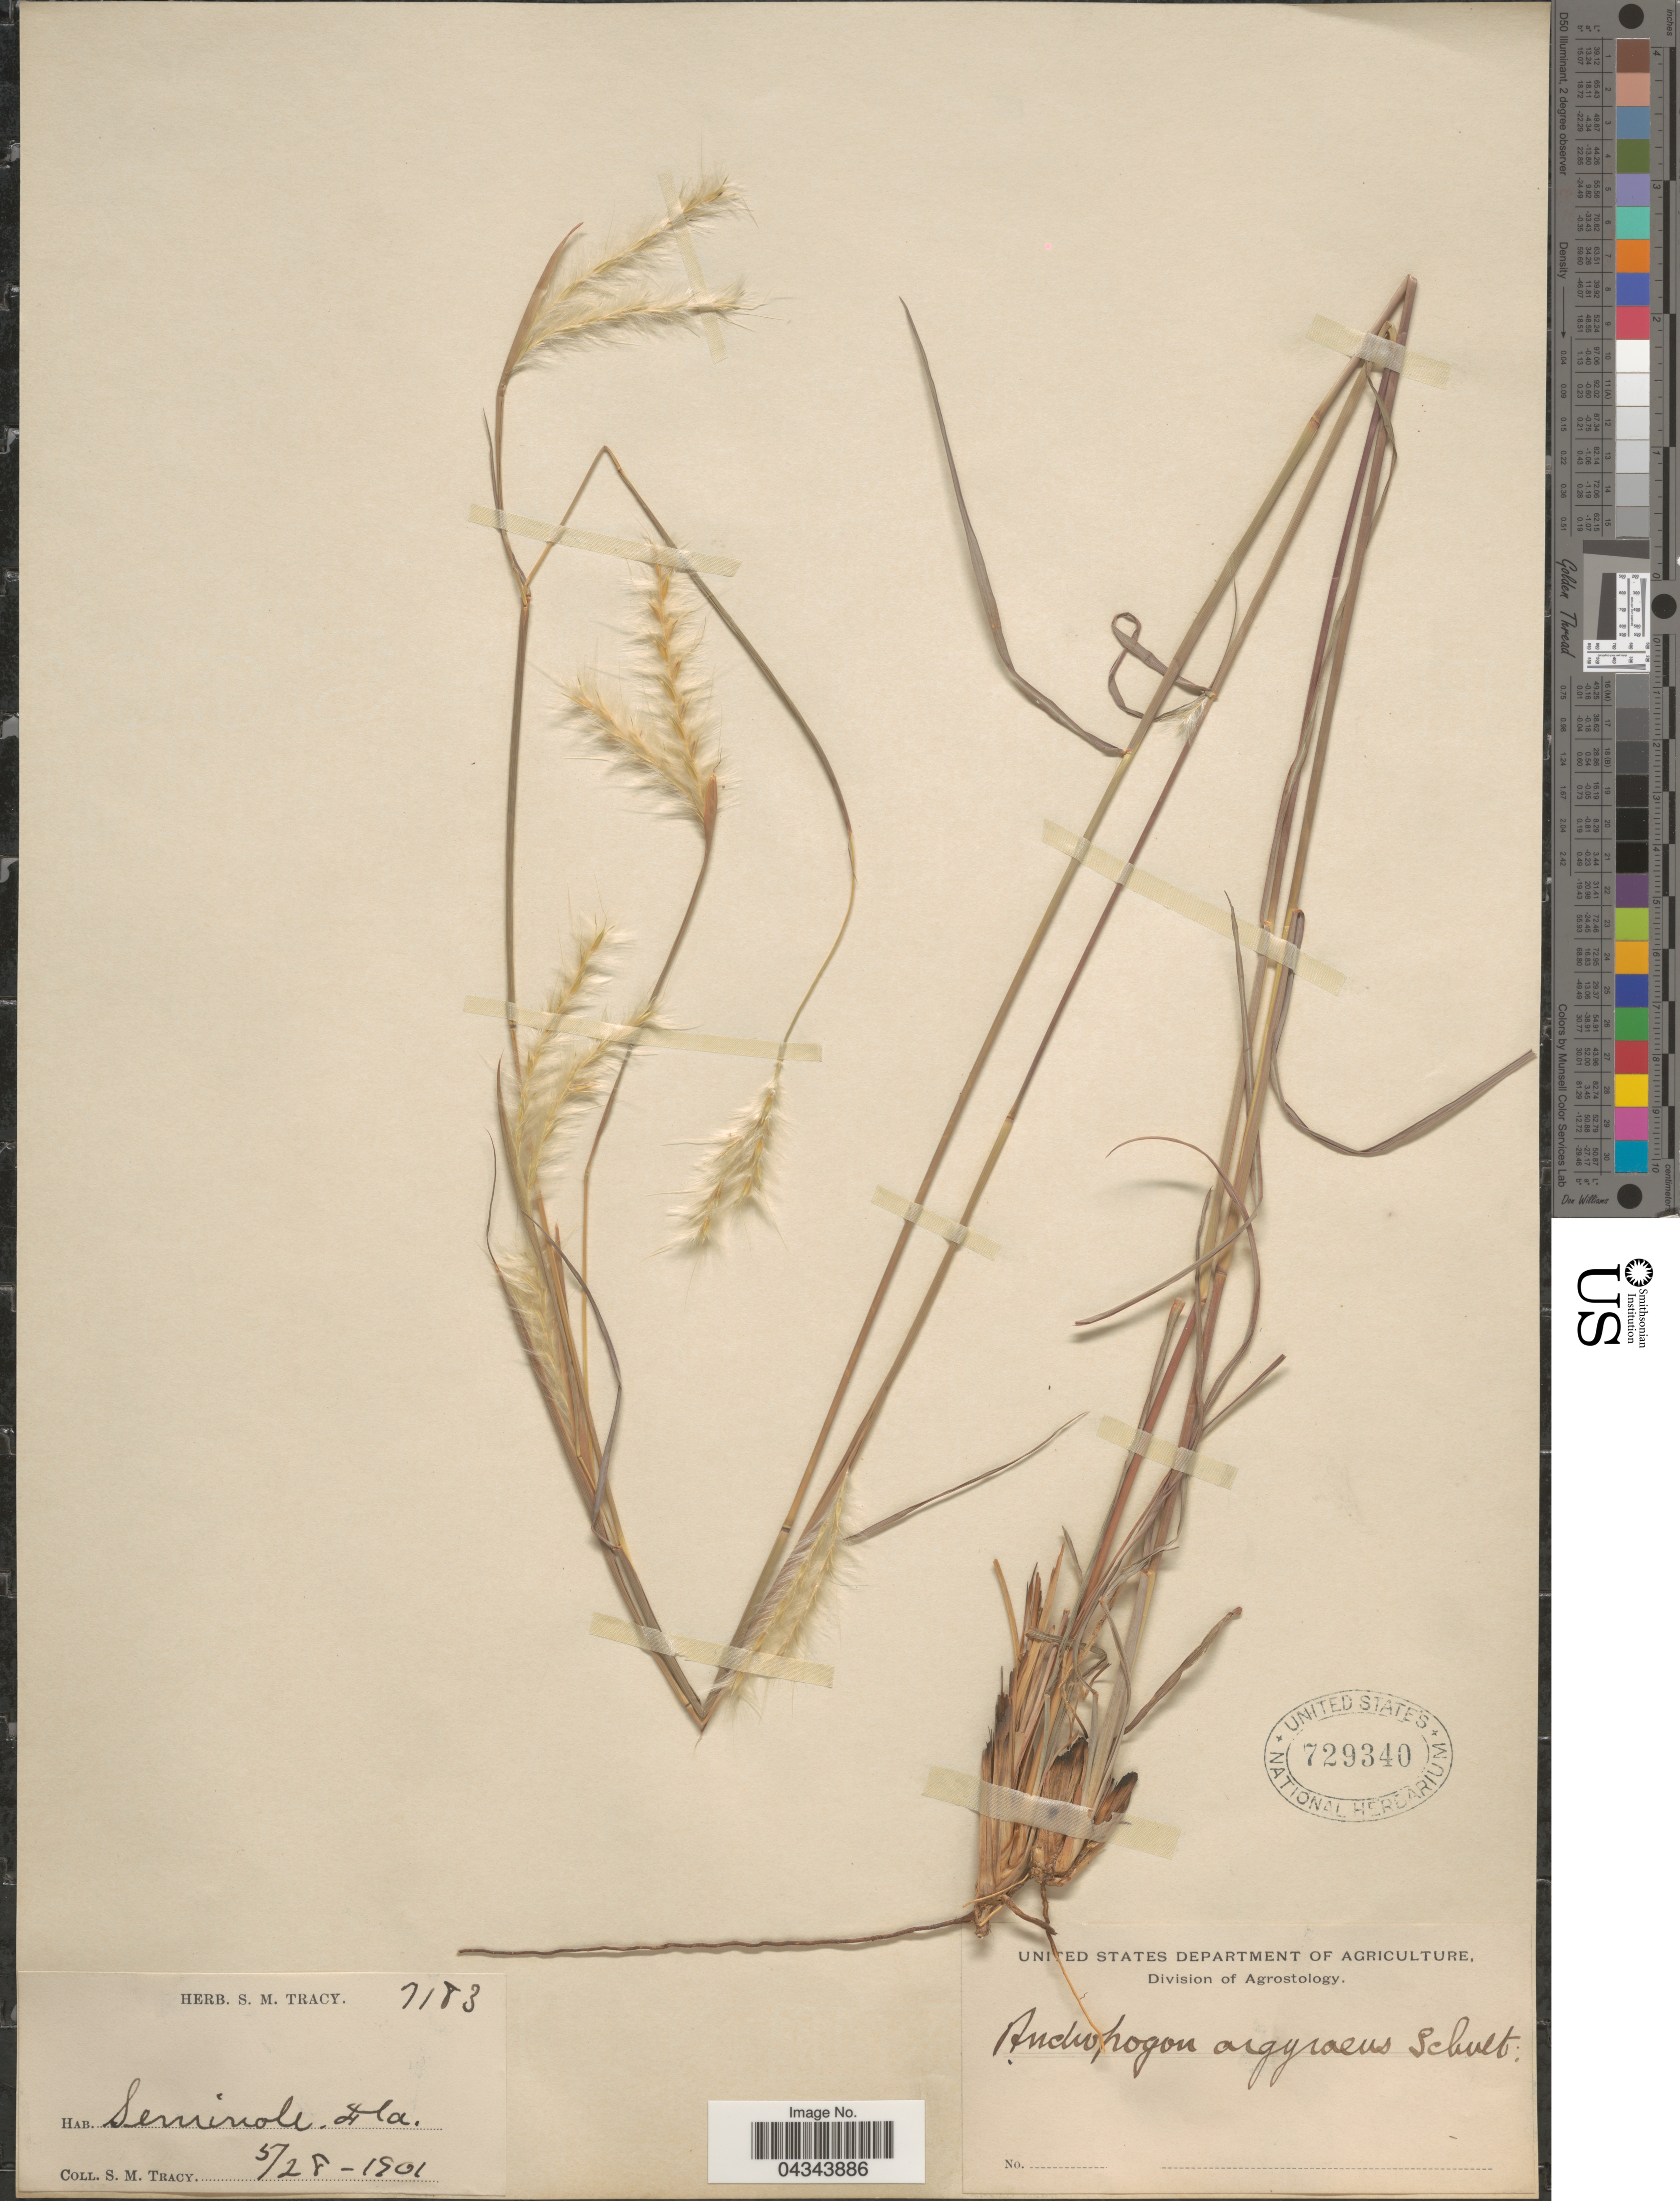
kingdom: Plantae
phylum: Tracheophyta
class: Liliopsida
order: Poales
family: Poaceae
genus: Andropogon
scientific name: Andropogon ternarius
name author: Michx.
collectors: S. M. Tracy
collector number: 7183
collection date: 1901-05-28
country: United States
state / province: Florida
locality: Seminole.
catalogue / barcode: US 729340